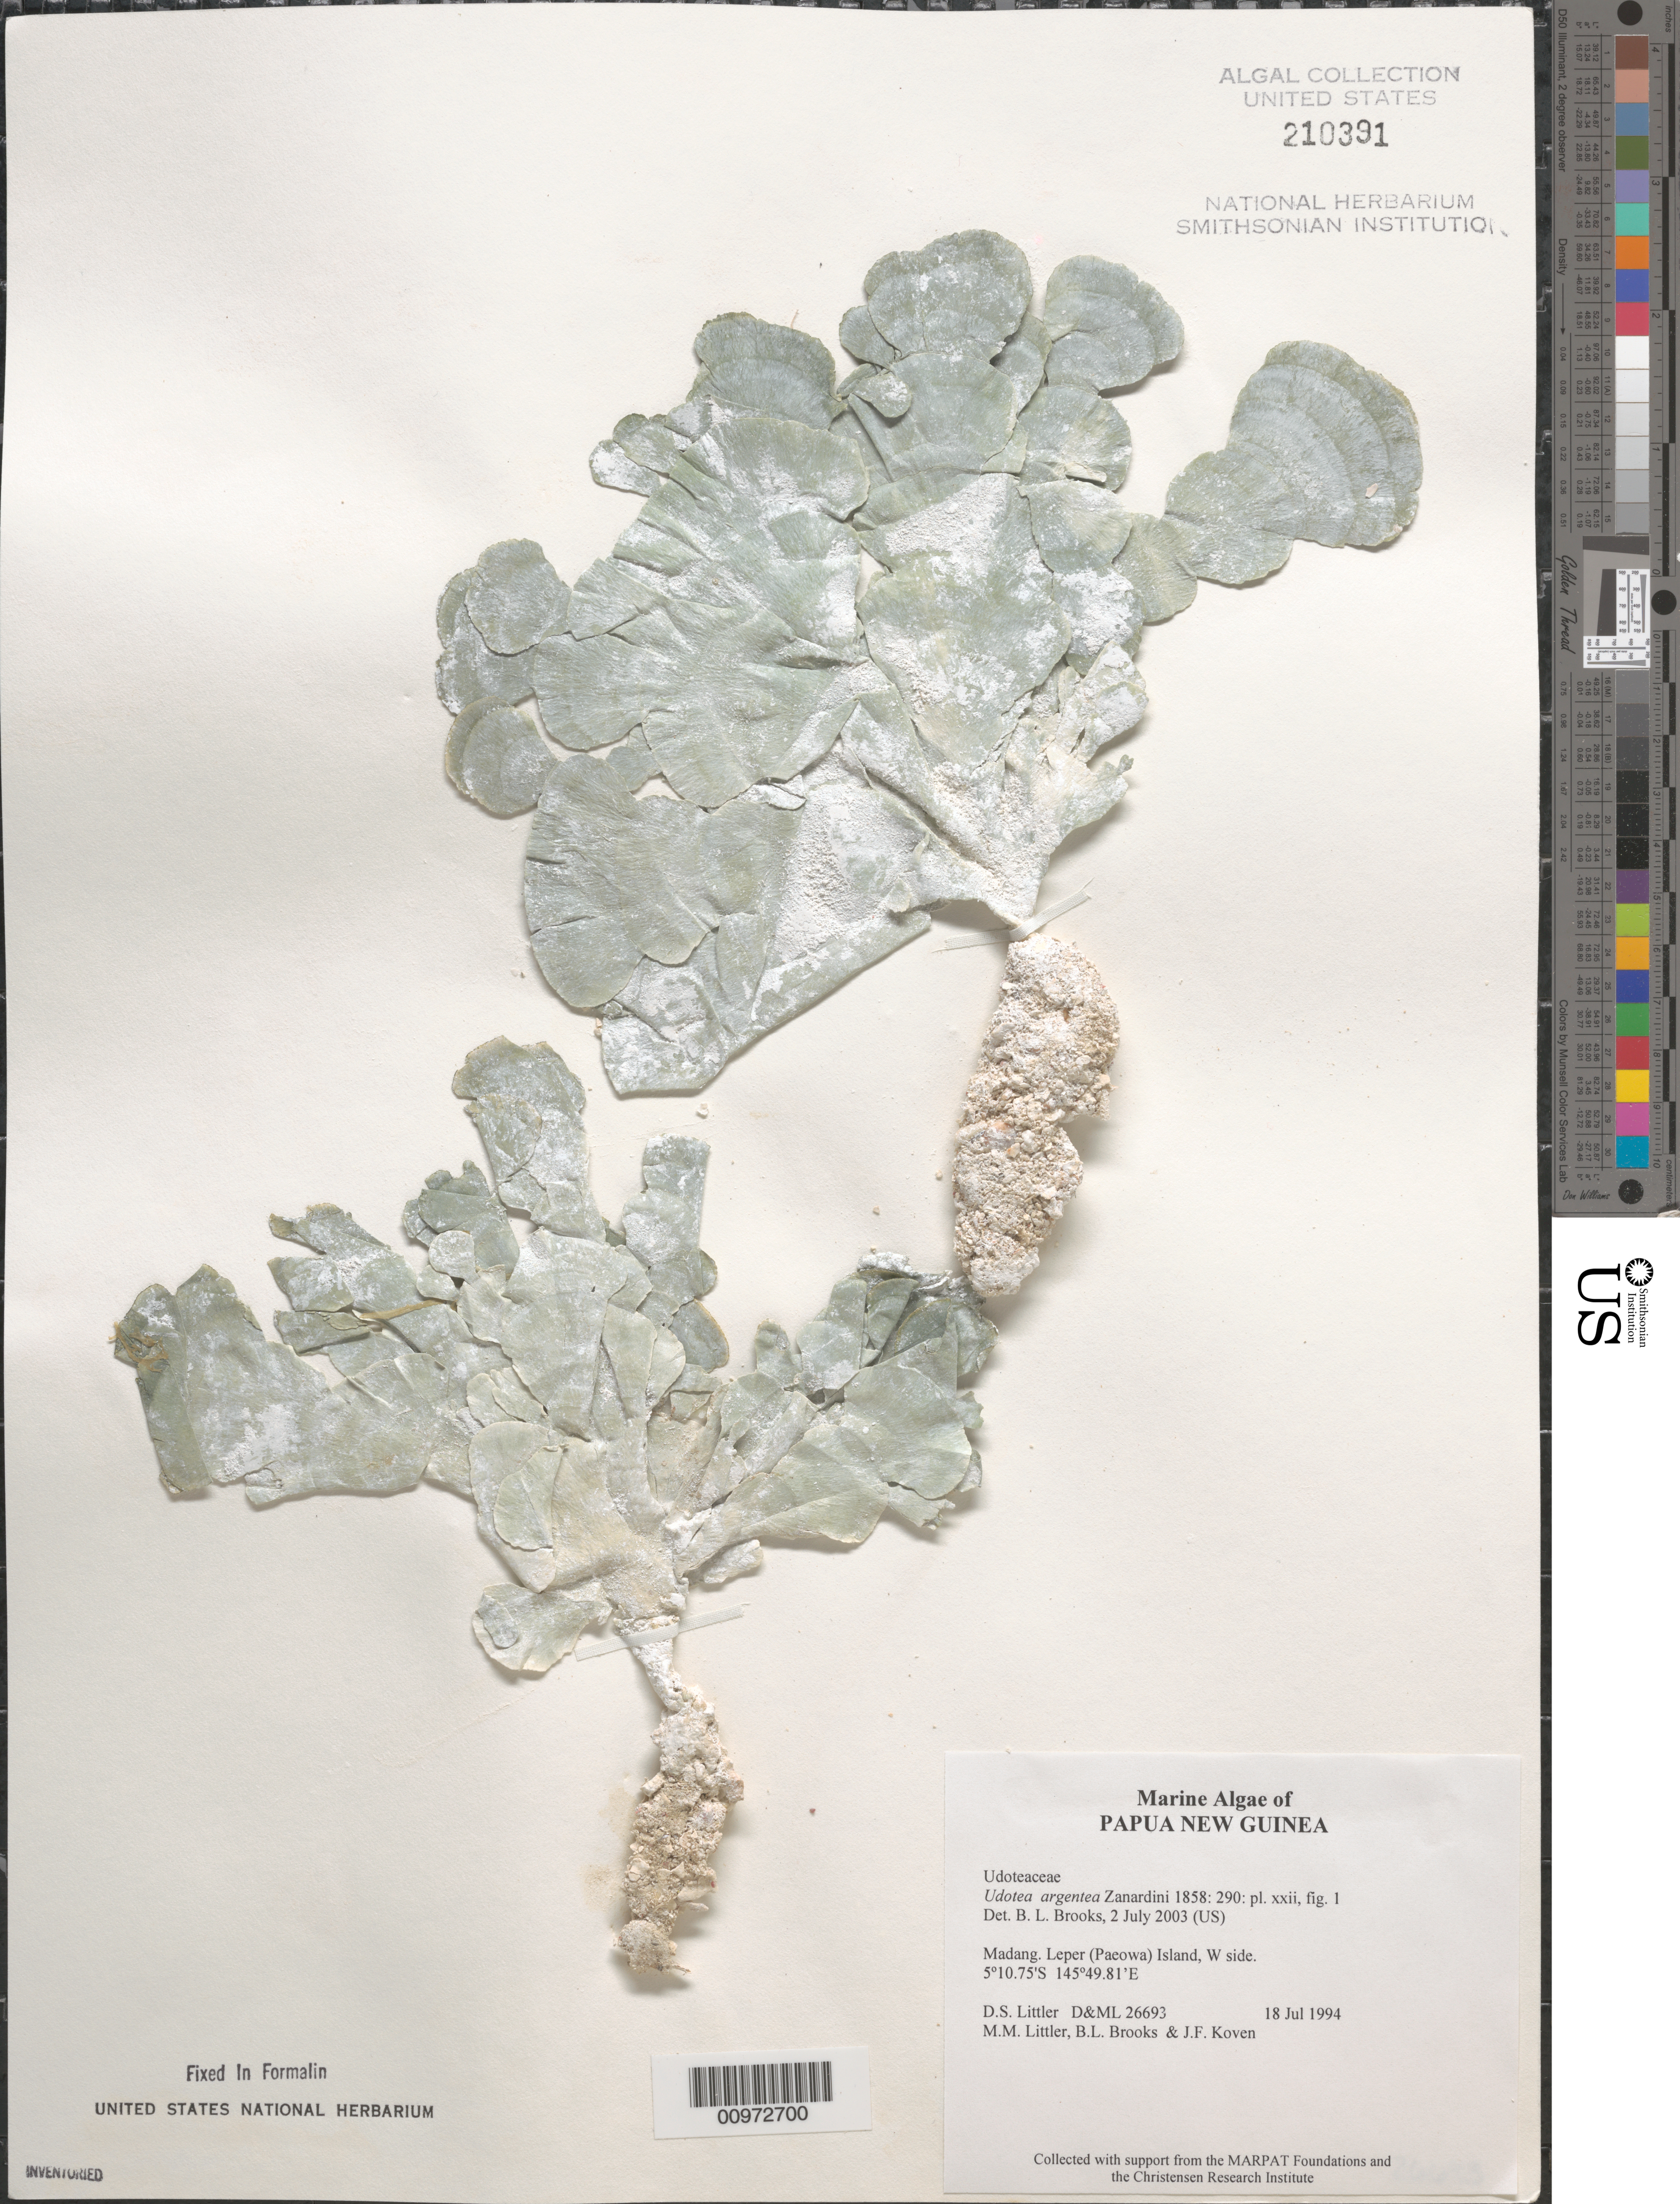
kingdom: Plantae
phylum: Chlorophyta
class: Ulvophyceae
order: Bryopsidales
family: Udoteaceae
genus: Udotea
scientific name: Udotea argentea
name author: Zanardini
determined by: Brooks, B. L., (BOT), Smithsonian Institution - National Museum of Natural History (UNITED STATES)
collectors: D. S. Littler, M. M. Littler, B. Brooks & J. Koven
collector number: D&ML 26693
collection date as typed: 18 Jul 1994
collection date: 1994-07-18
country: Papua New Guinea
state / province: Madang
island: Leper [Paeowa]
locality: West side of island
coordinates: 5 10.75'S, 145 49.81'E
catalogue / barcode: US 210391